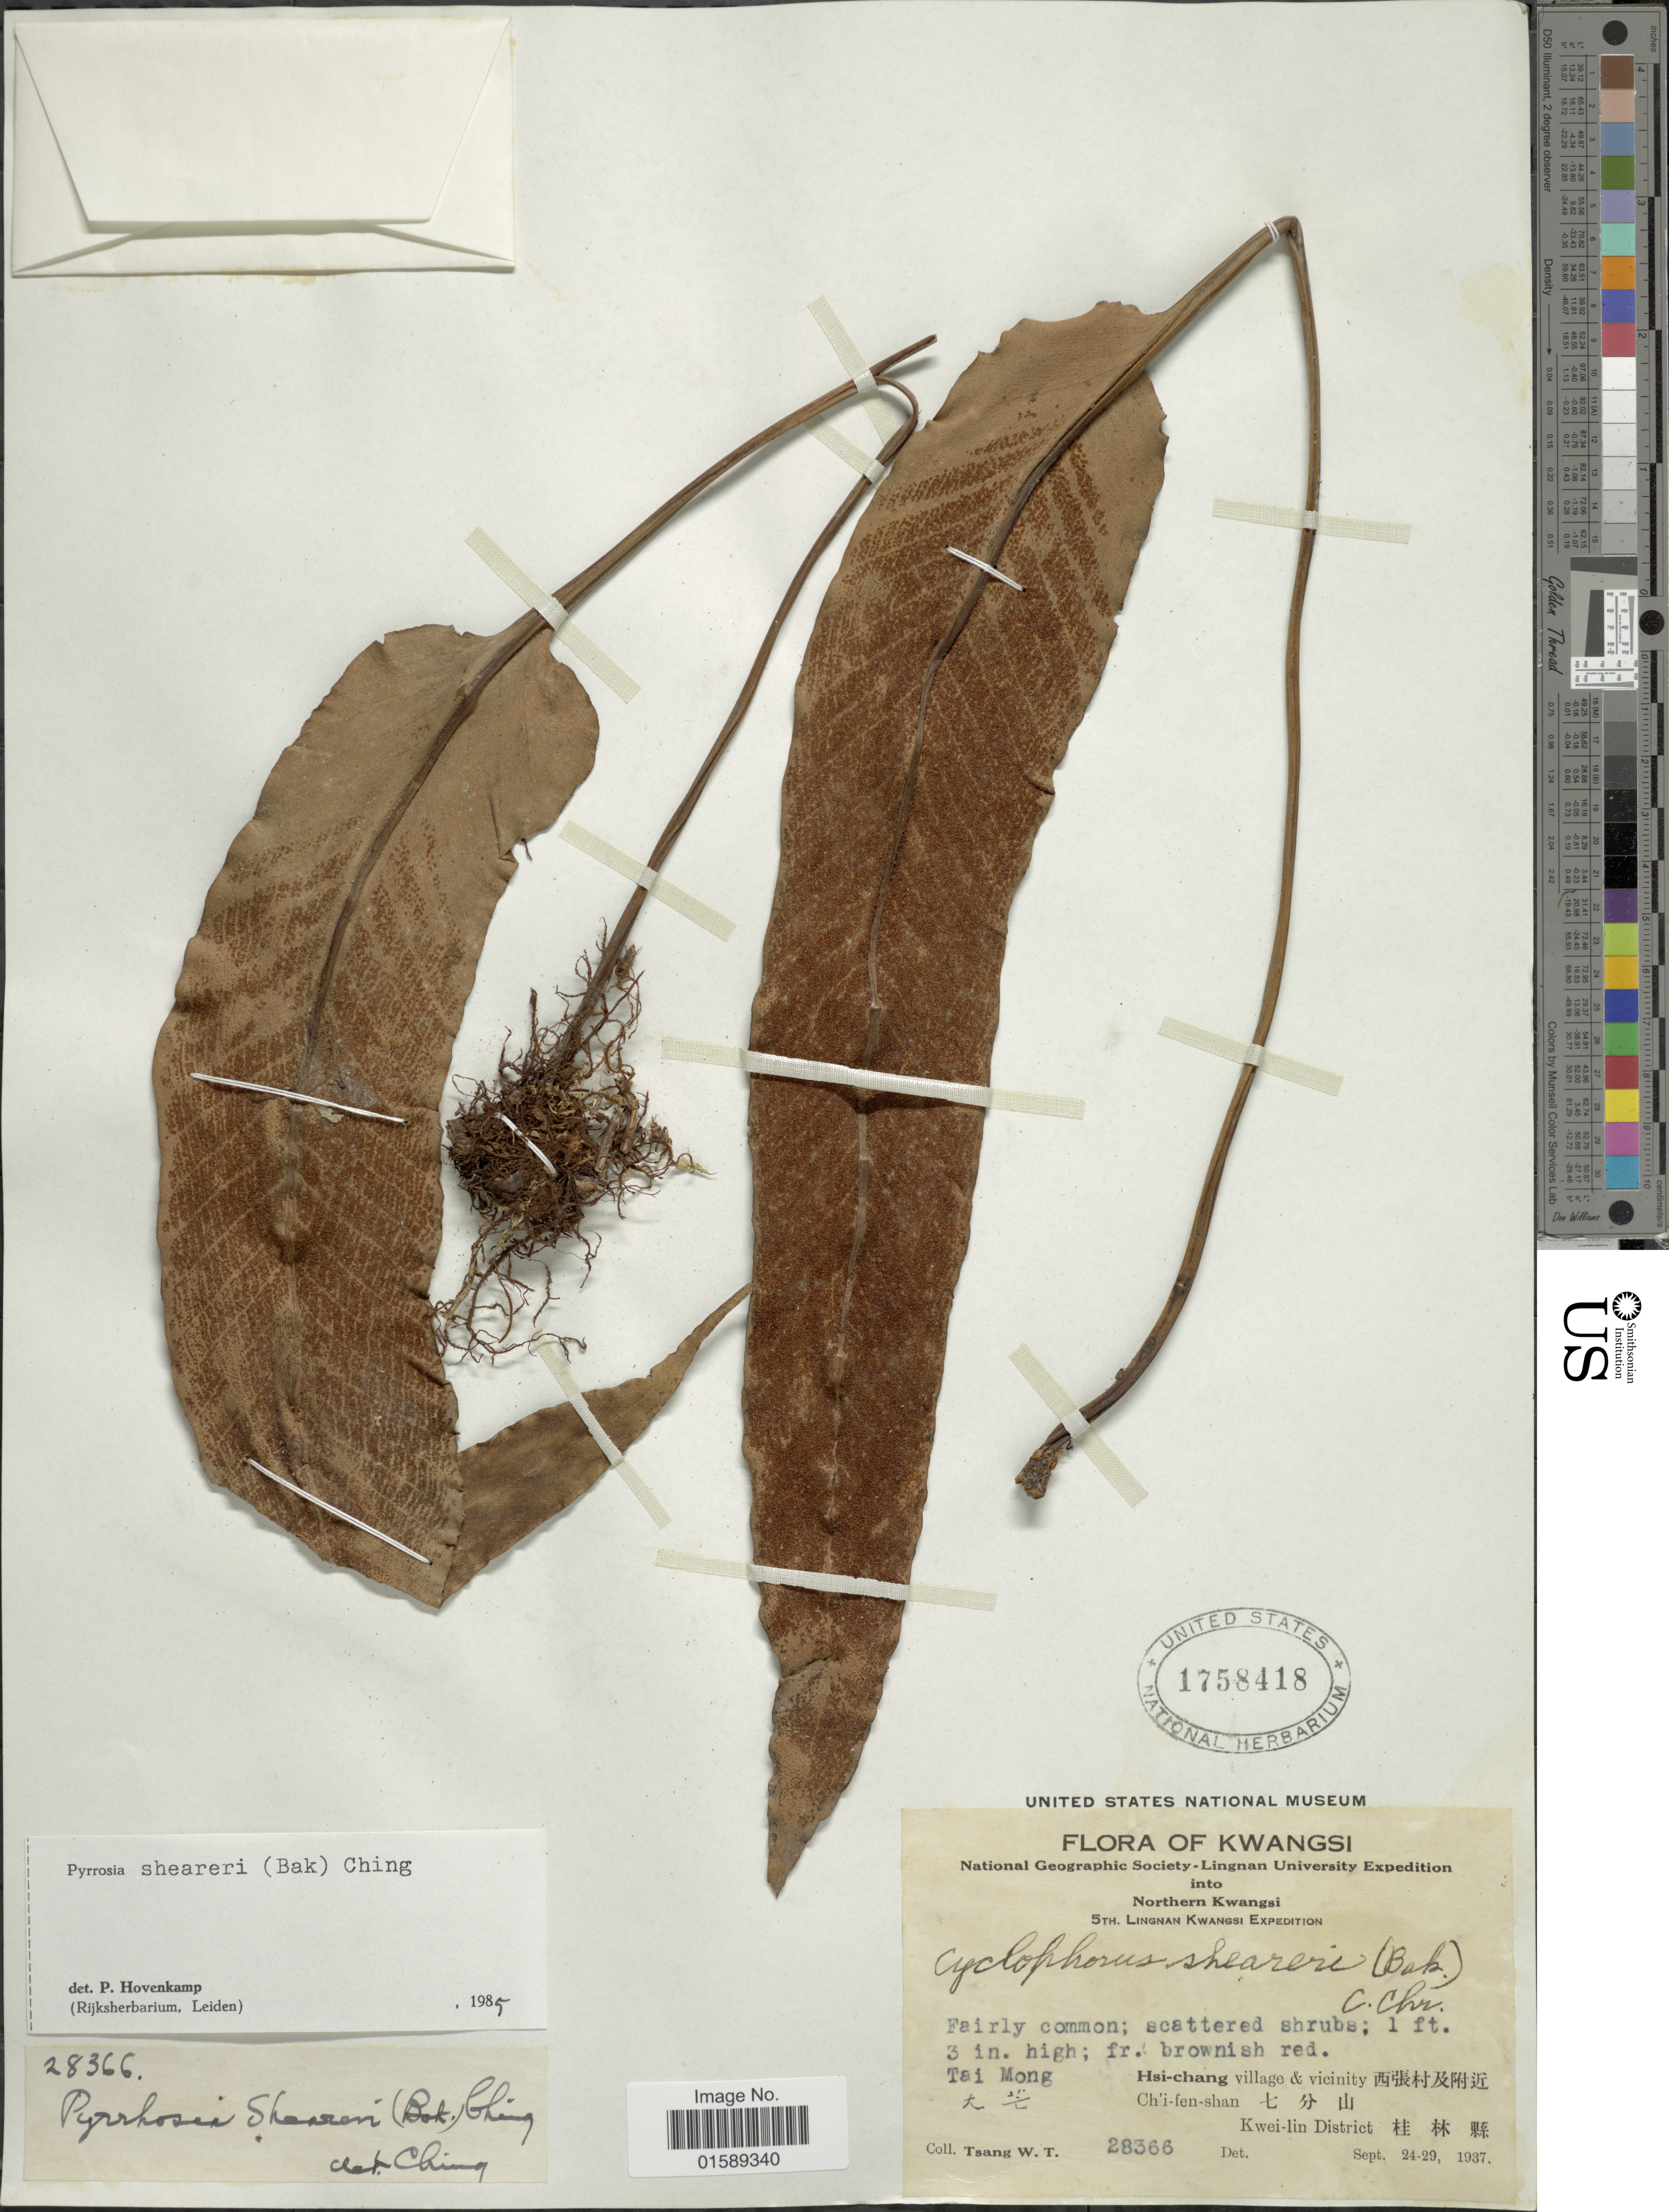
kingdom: Plantae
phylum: Tracheophyta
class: Polypodiopsida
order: Polypodiales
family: Polypodiaceae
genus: Pyrrosia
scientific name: Pyrrosia sheareri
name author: (Baker) Ching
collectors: W. T. Tsang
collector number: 28366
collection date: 1937-09-24/1937-09-29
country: China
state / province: Guangxi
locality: Kwangsi, Tai Mong, Hsi-chang village & vicinity X, Ch'i-fen-shan X, Kwei-lin District X.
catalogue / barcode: US 1758418